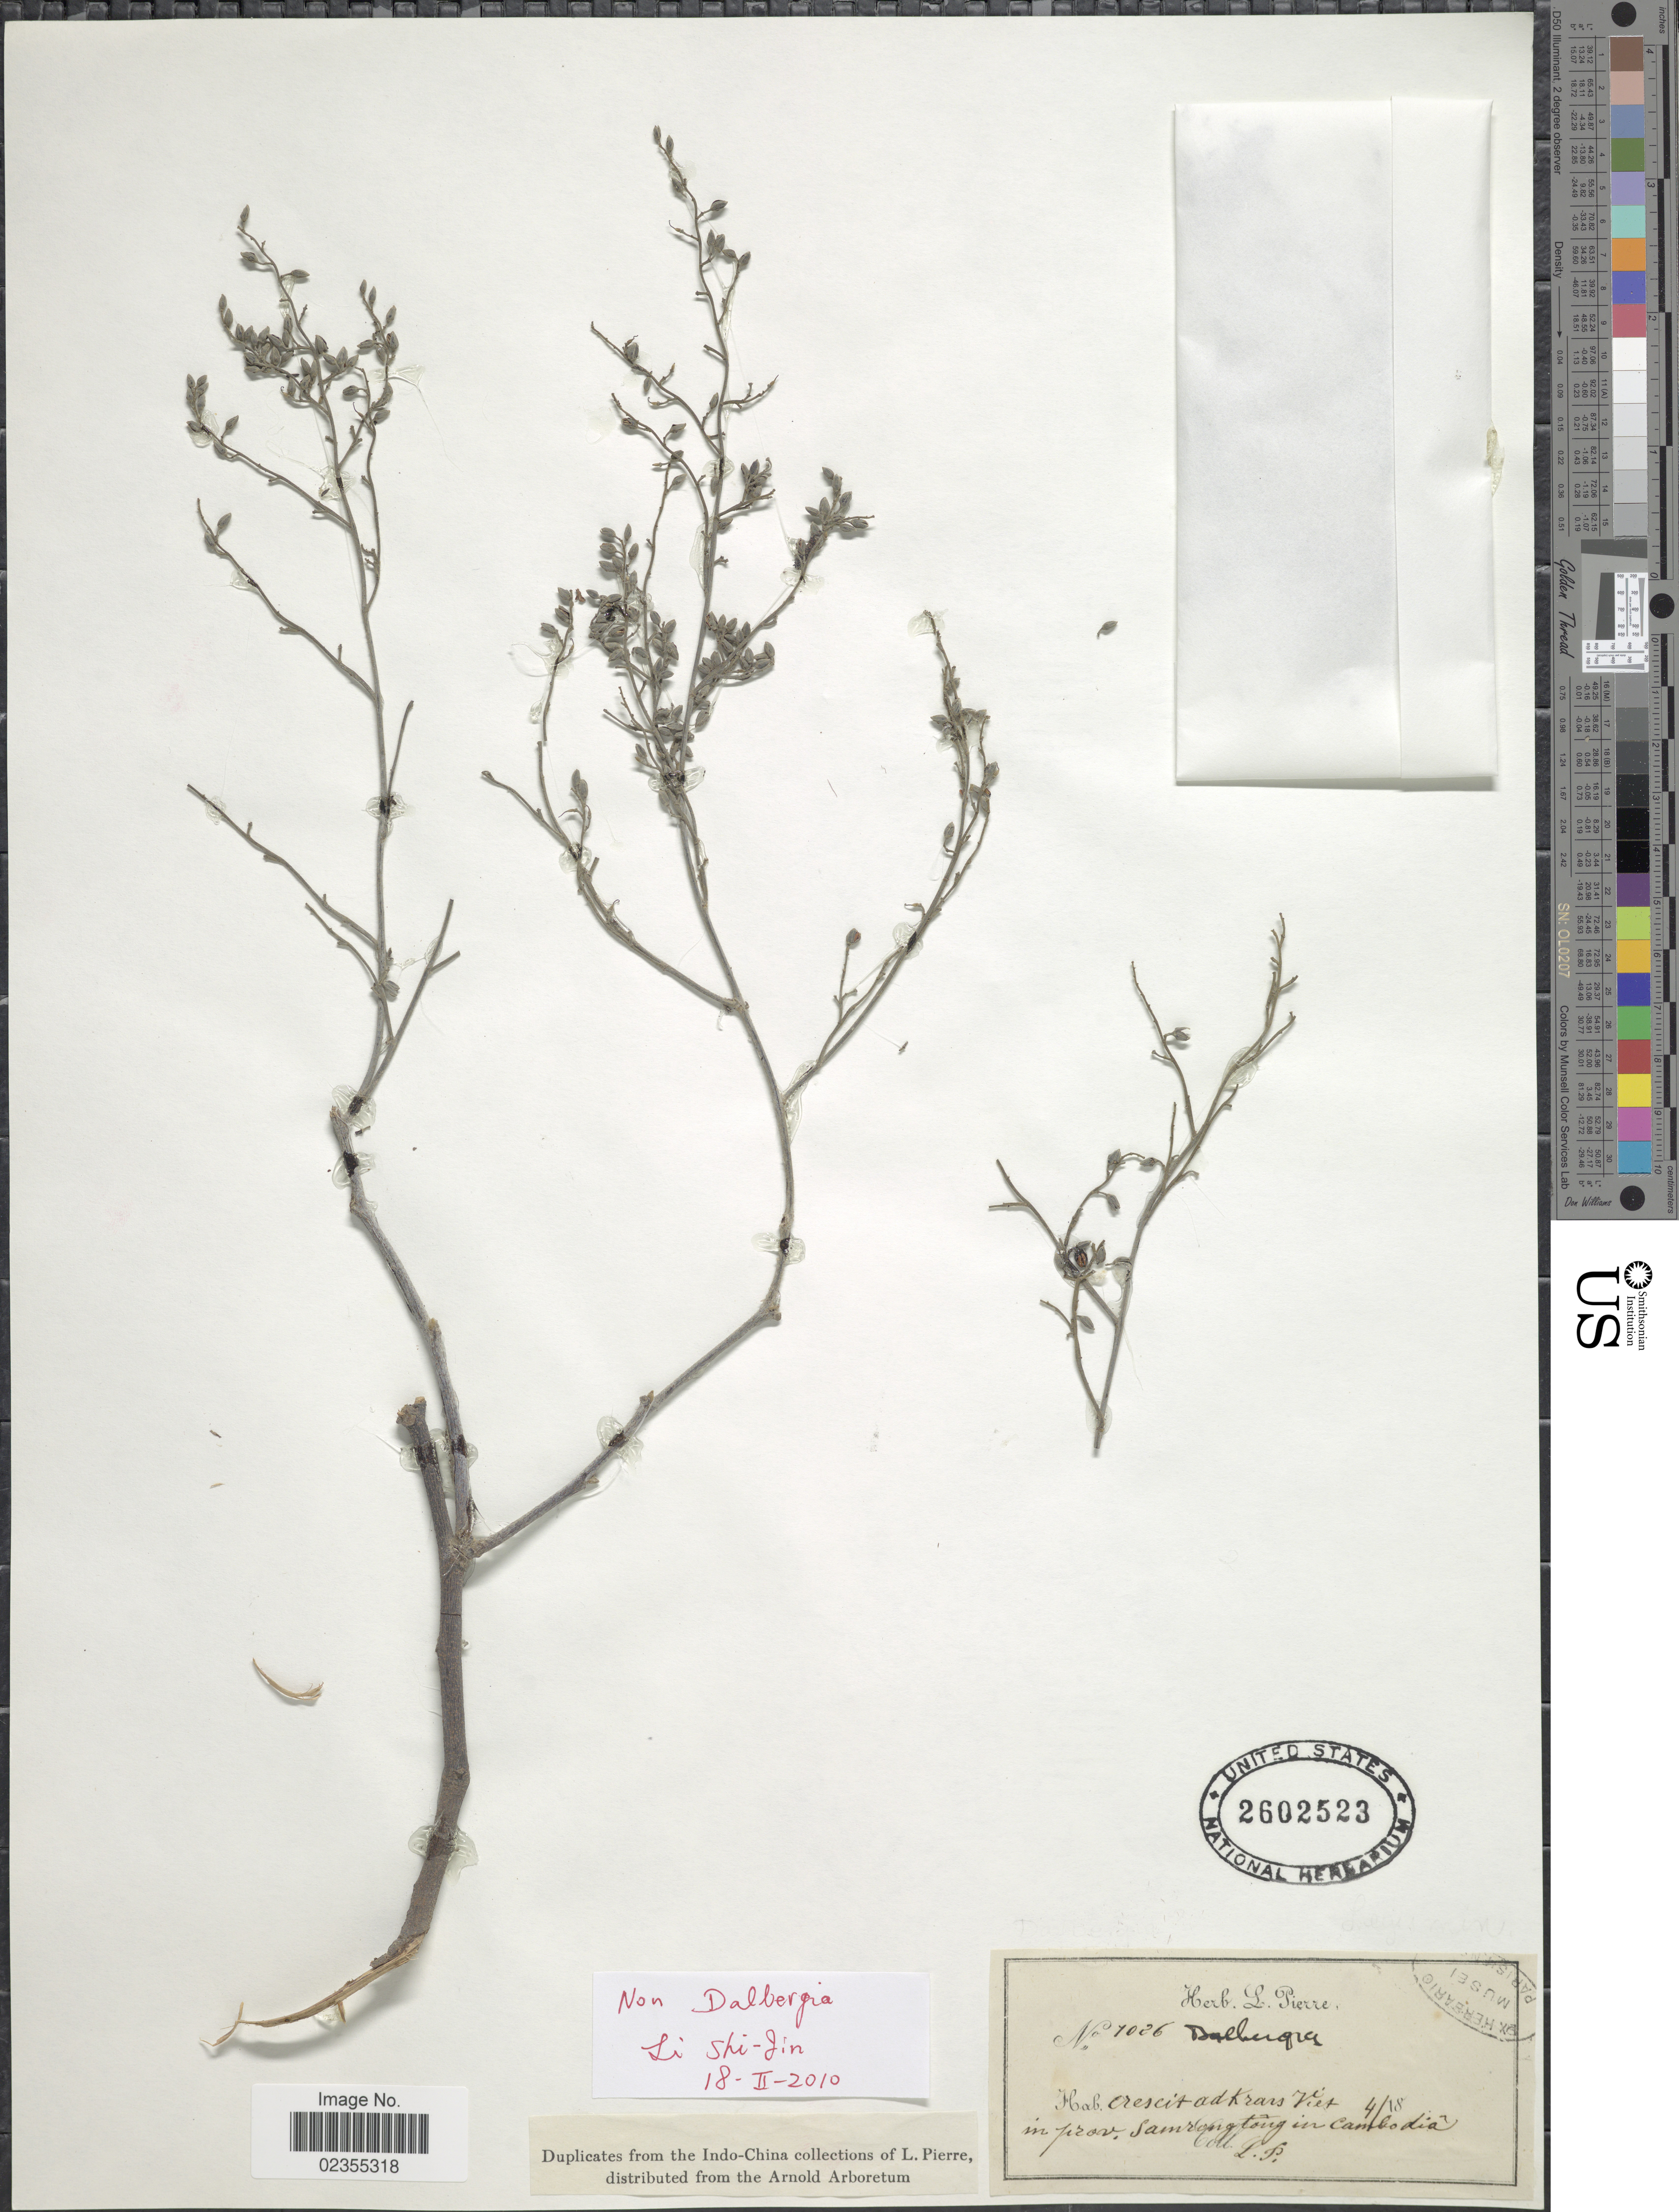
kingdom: Plantae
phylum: Tracheophyta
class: Magnoliopsida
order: Fabales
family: Fabaceae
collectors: L. Pierre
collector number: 1026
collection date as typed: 18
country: Cambodia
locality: Crescit ad Krass Viet in prov. Samrongtông in Cambodiâ [interpreted]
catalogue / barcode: US 2602523